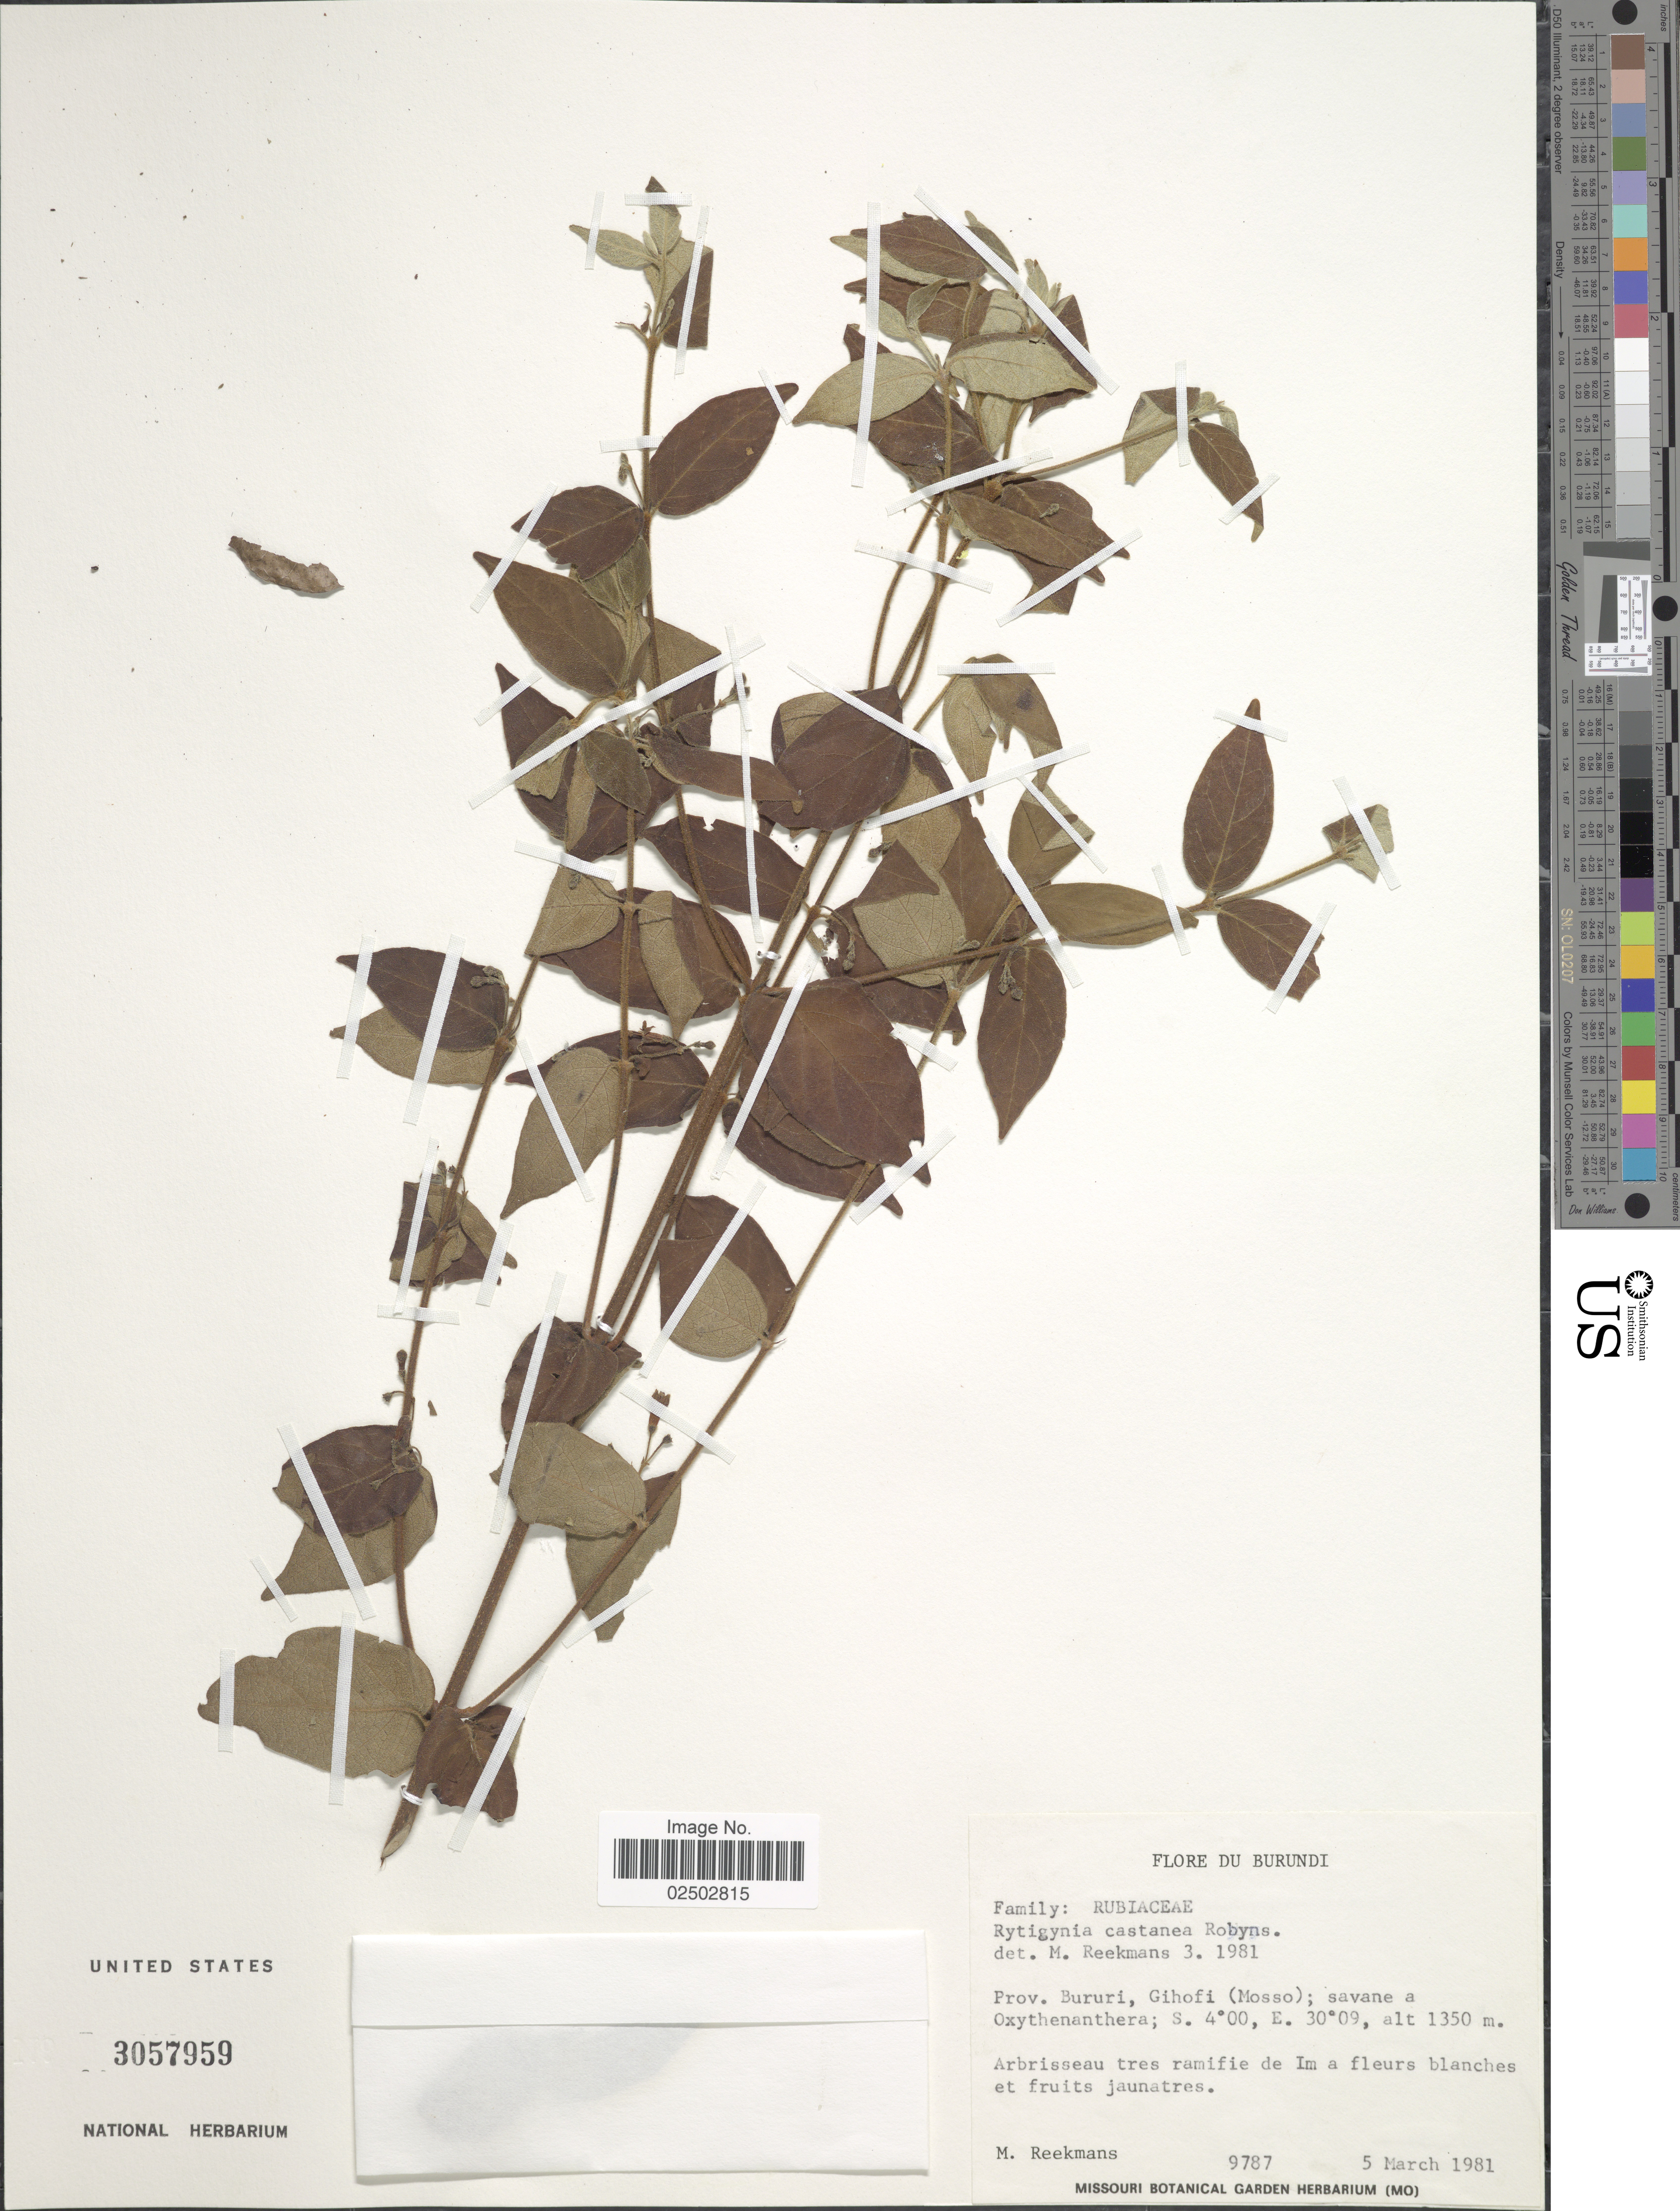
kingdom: Plantae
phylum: Tracheophyta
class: Magnoliopsida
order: Gentianales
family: Rubiaceae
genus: Rytigynia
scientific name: Rytigynia castanea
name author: Robyns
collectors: M. Reekmans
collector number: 9787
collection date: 1981-03-05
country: Burundi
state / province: Bururi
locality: Du Burundi, Prov. Bururi, Gihofi (Mosso)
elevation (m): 1350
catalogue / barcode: US 3057959